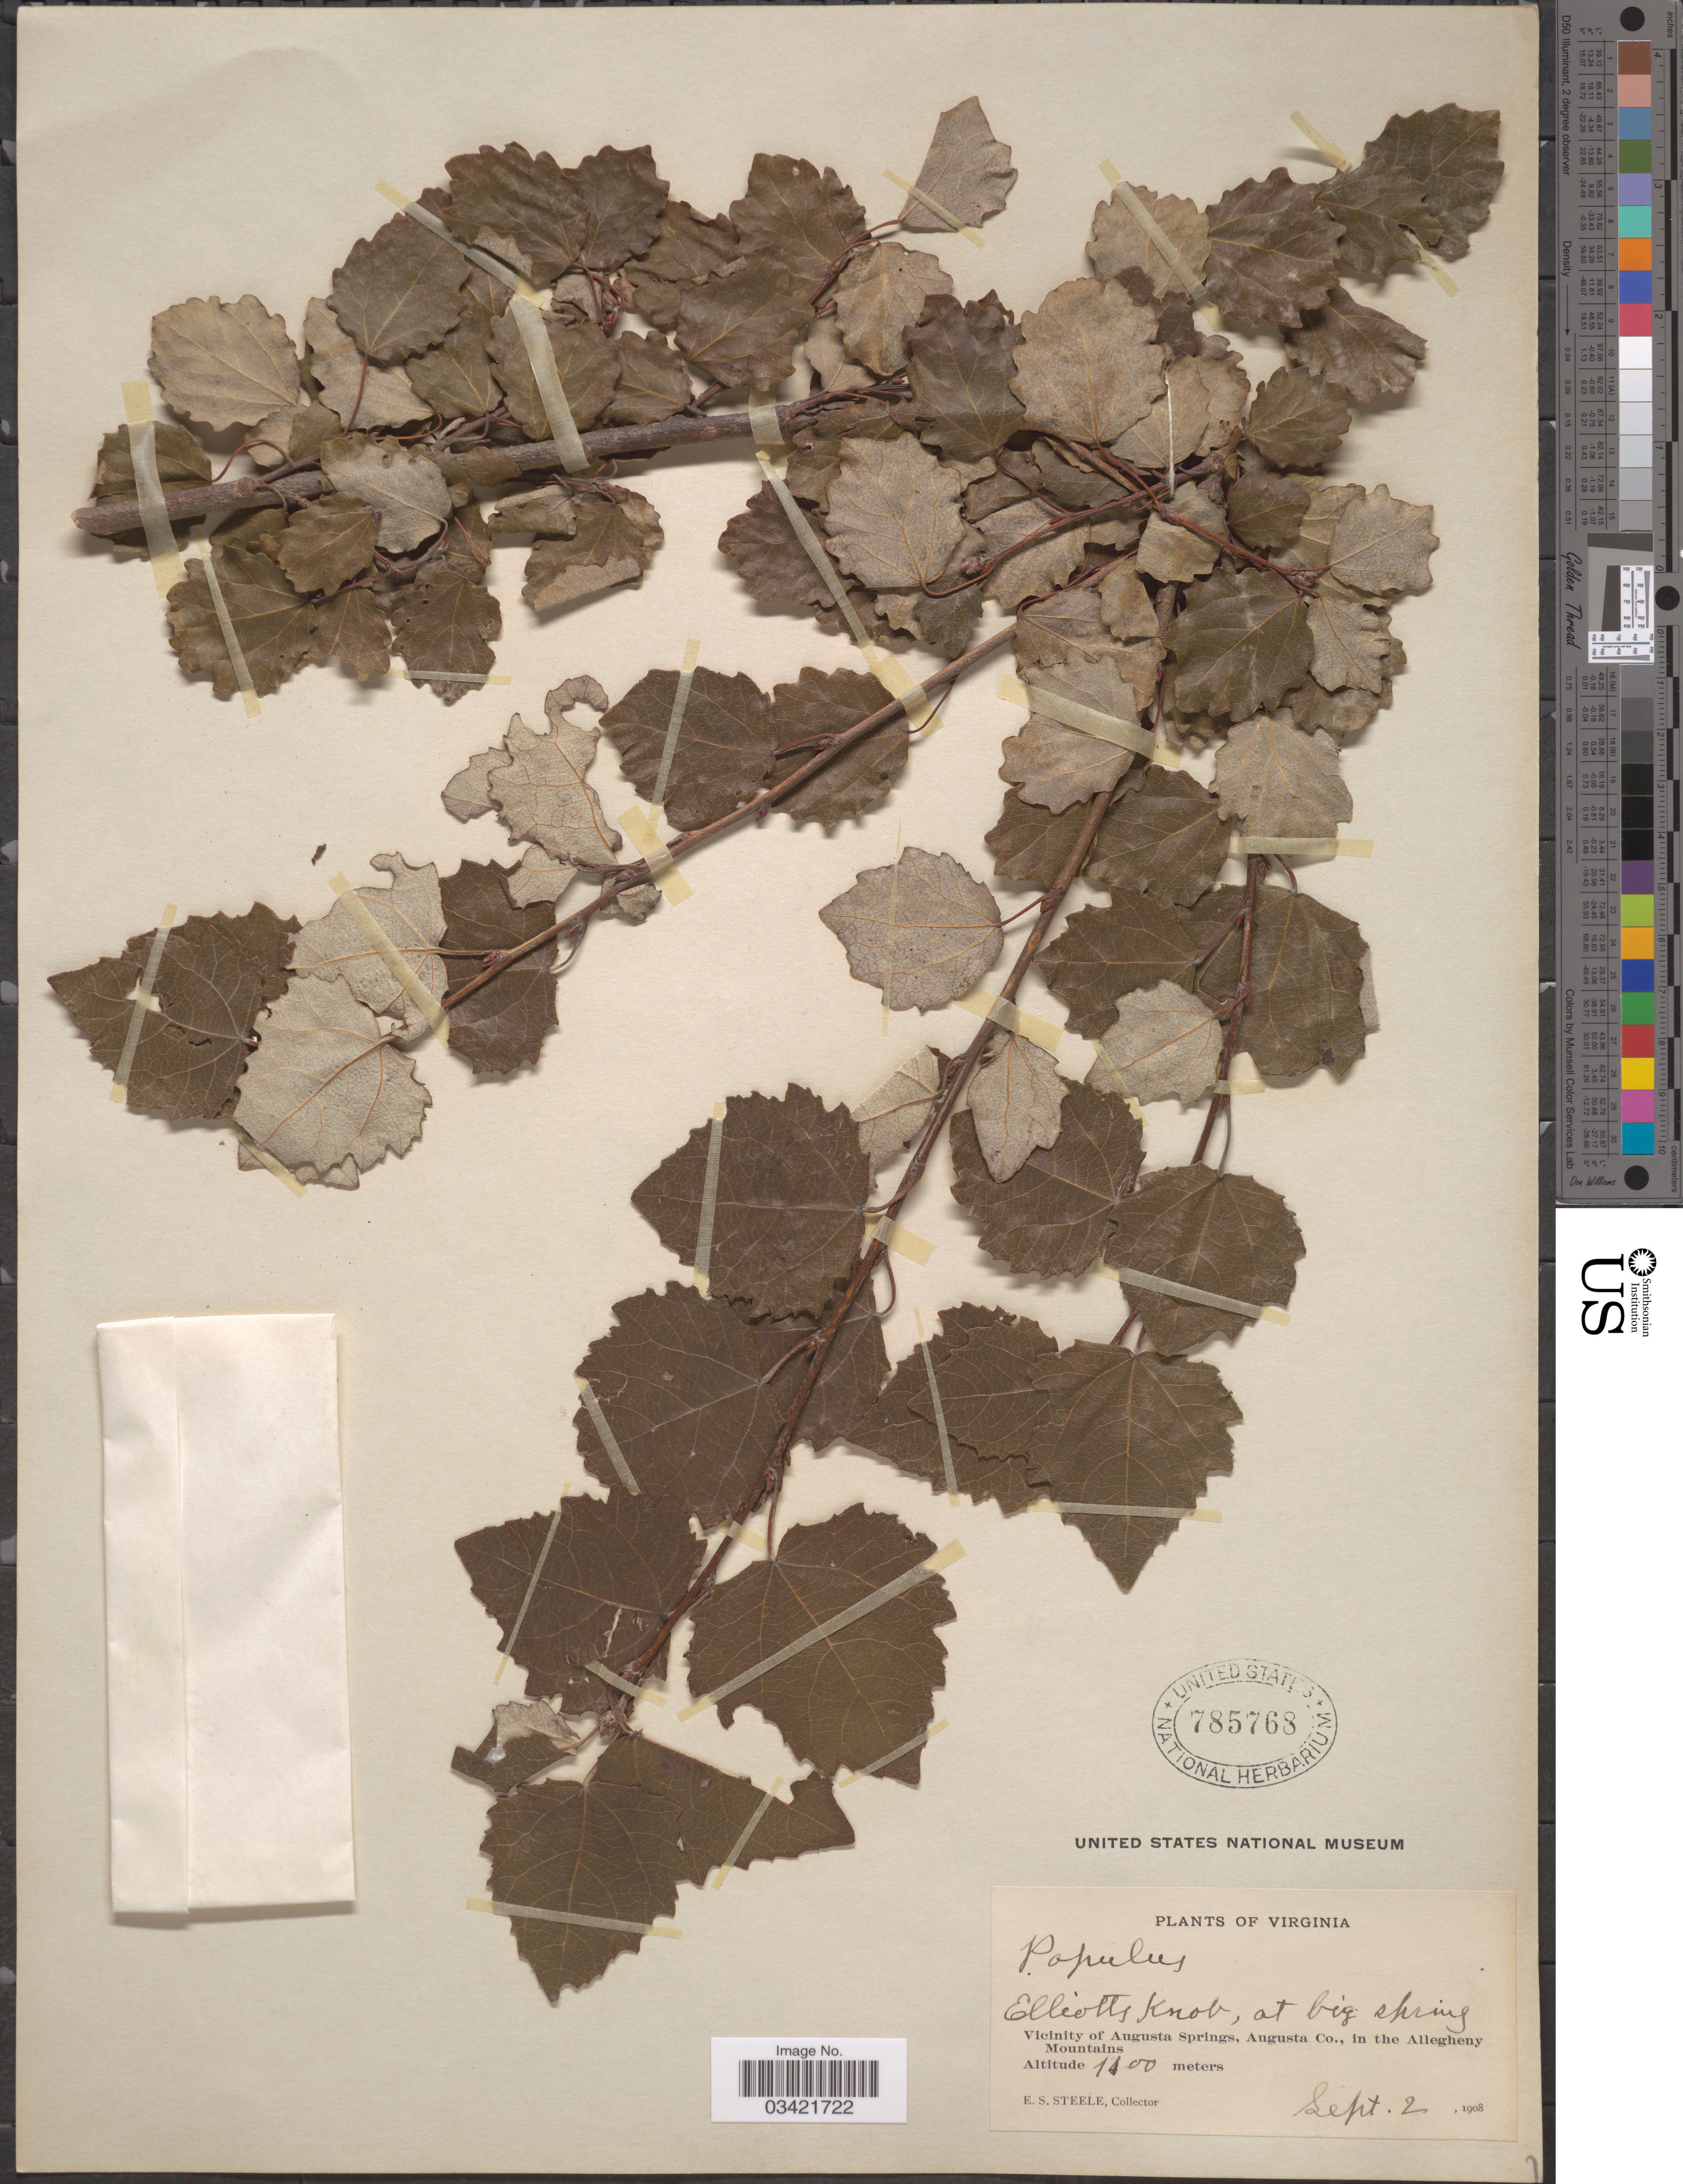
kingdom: Plantae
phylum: Tracheophyta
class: Magnoliopsida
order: Malpighiales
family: Salicaceae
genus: Populus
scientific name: Populus x canescens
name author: (Aiton) Sm.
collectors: E. Steele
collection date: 1908-09-02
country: United States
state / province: Virginia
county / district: Augusta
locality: Elliotts Knob, at big spring. Vicinity of Augusta Springs, Augusta Co., in the Allegheny Mountains.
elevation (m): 1100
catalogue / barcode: US 785768